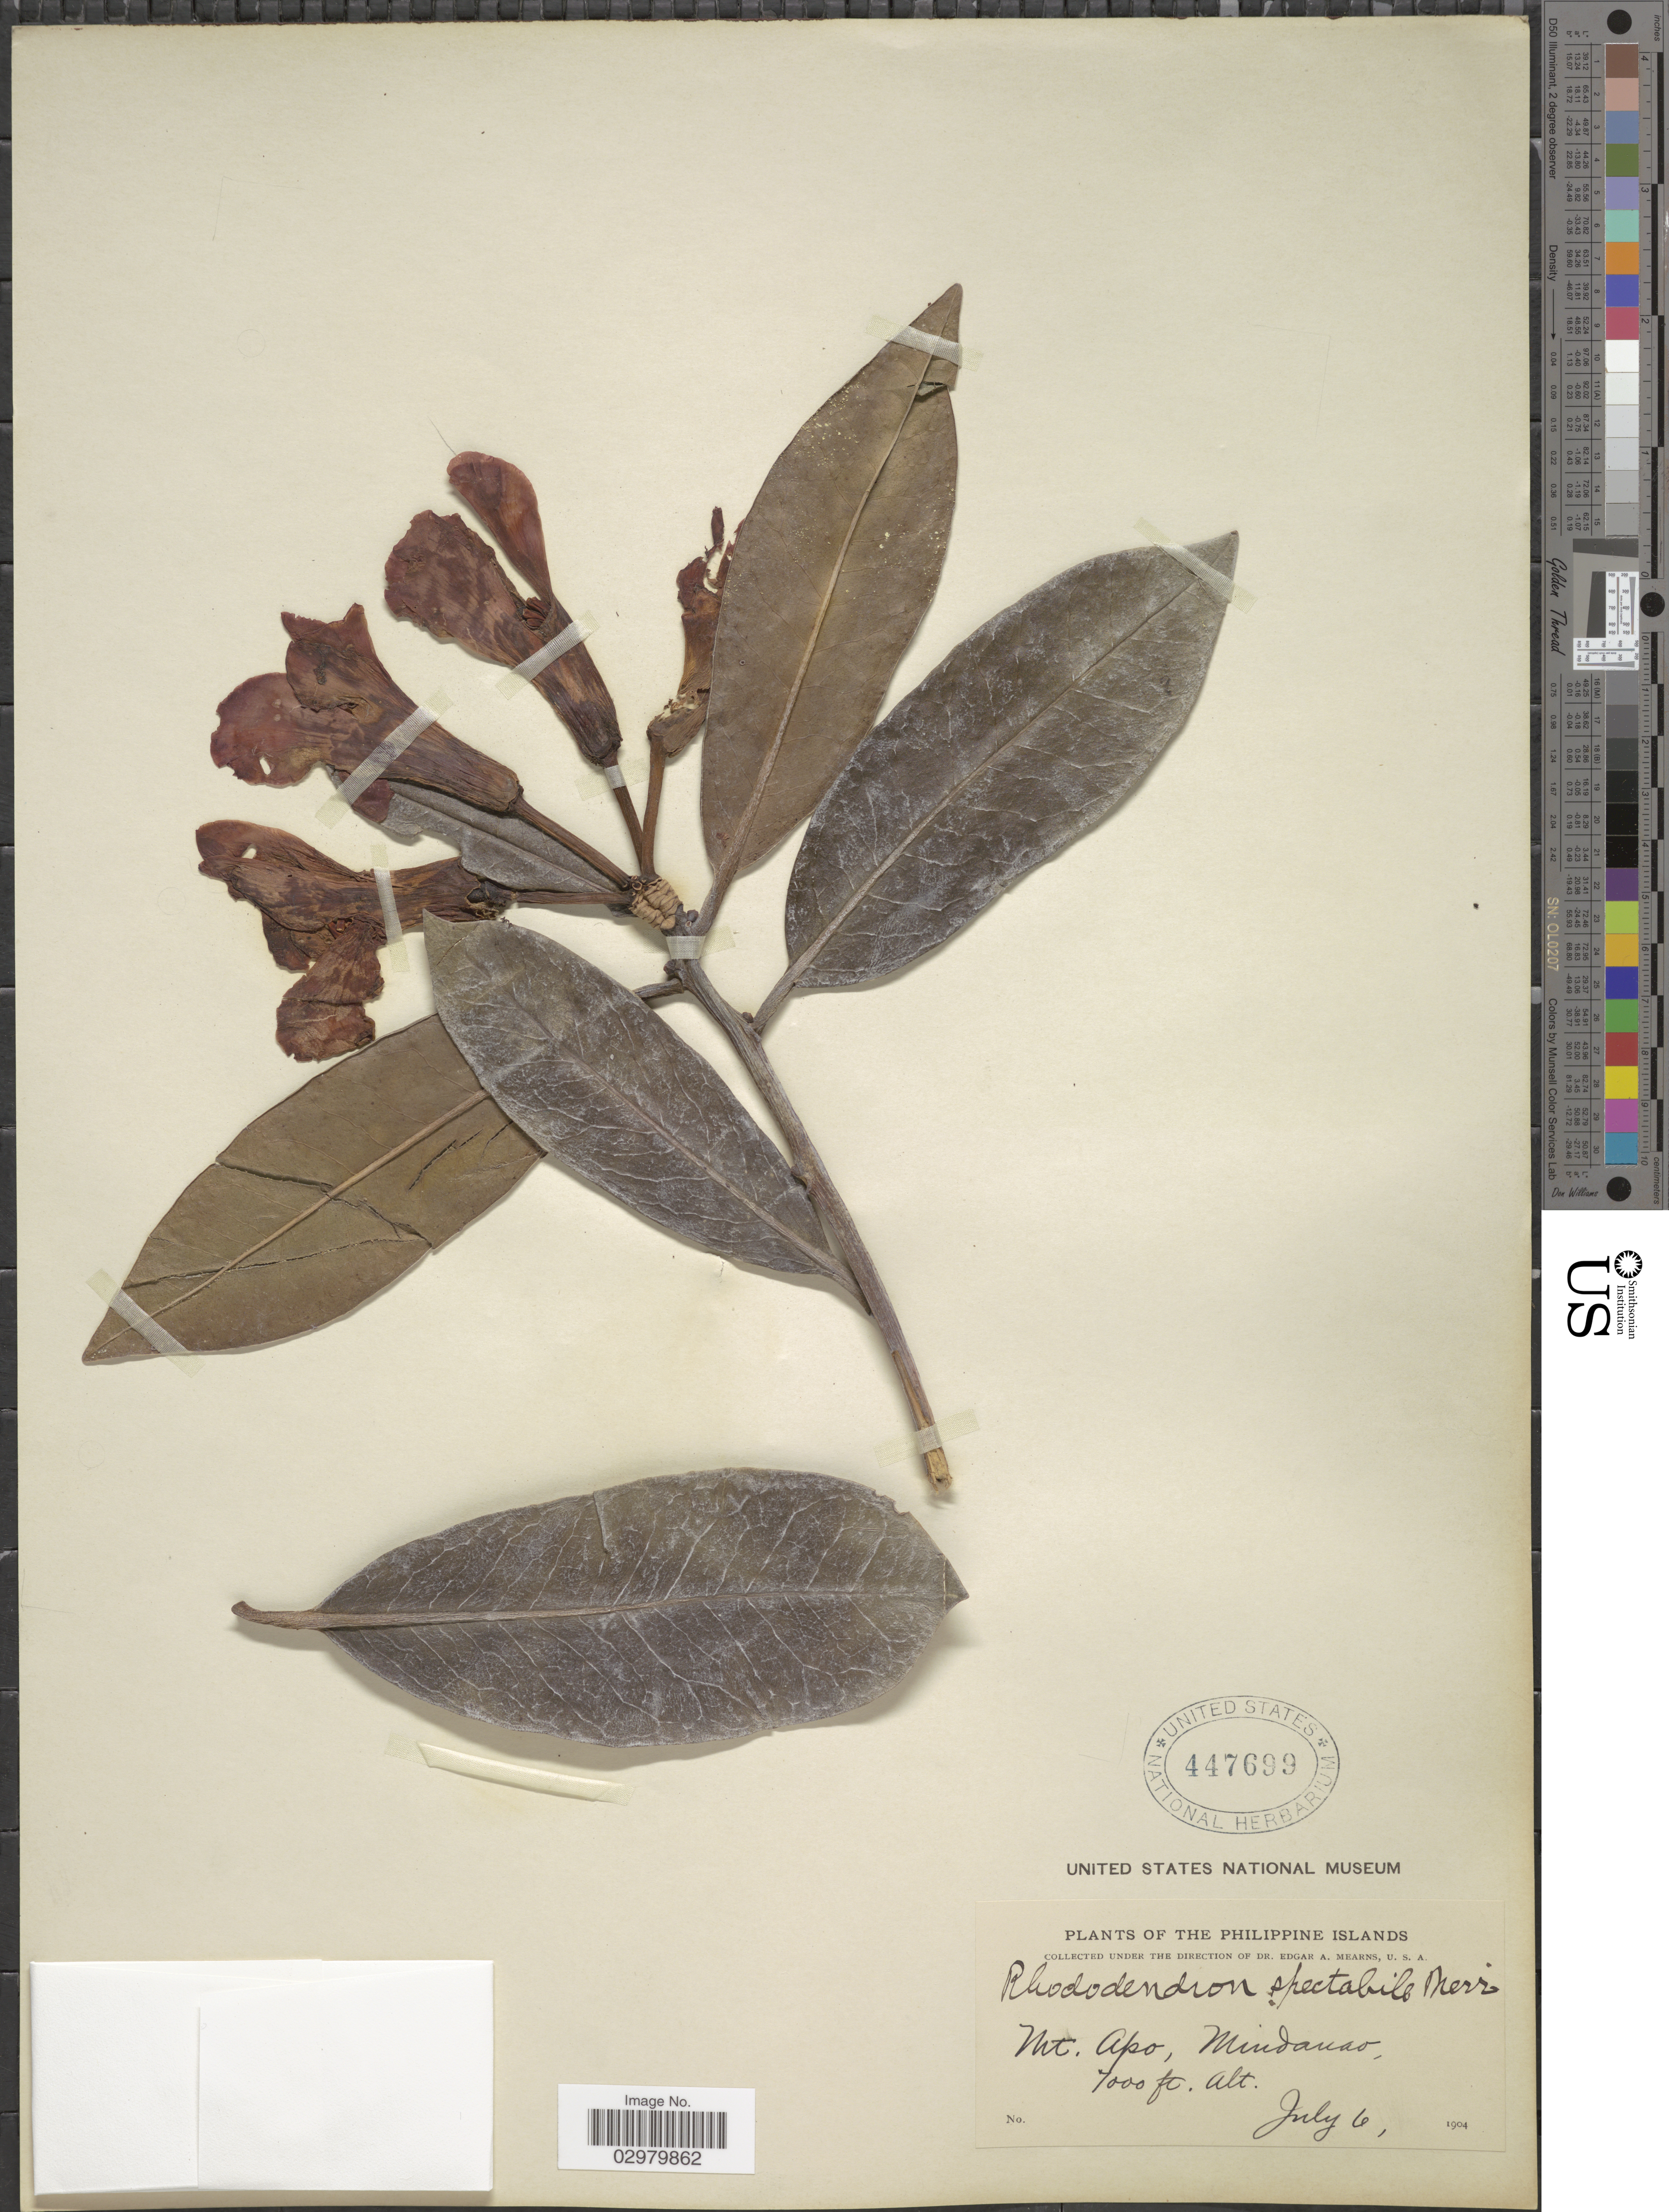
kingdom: Plantae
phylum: Tracheophyta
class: Magnoliopsida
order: Ericales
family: Ericaceae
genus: Rhododendron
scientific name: Rhododendron spectabile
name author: Merr.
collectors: E. A. Mearns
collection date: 1904-07-06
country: Philippines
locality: Mt. Apo, Mindanao.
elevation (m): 2134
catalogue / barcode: US 447699